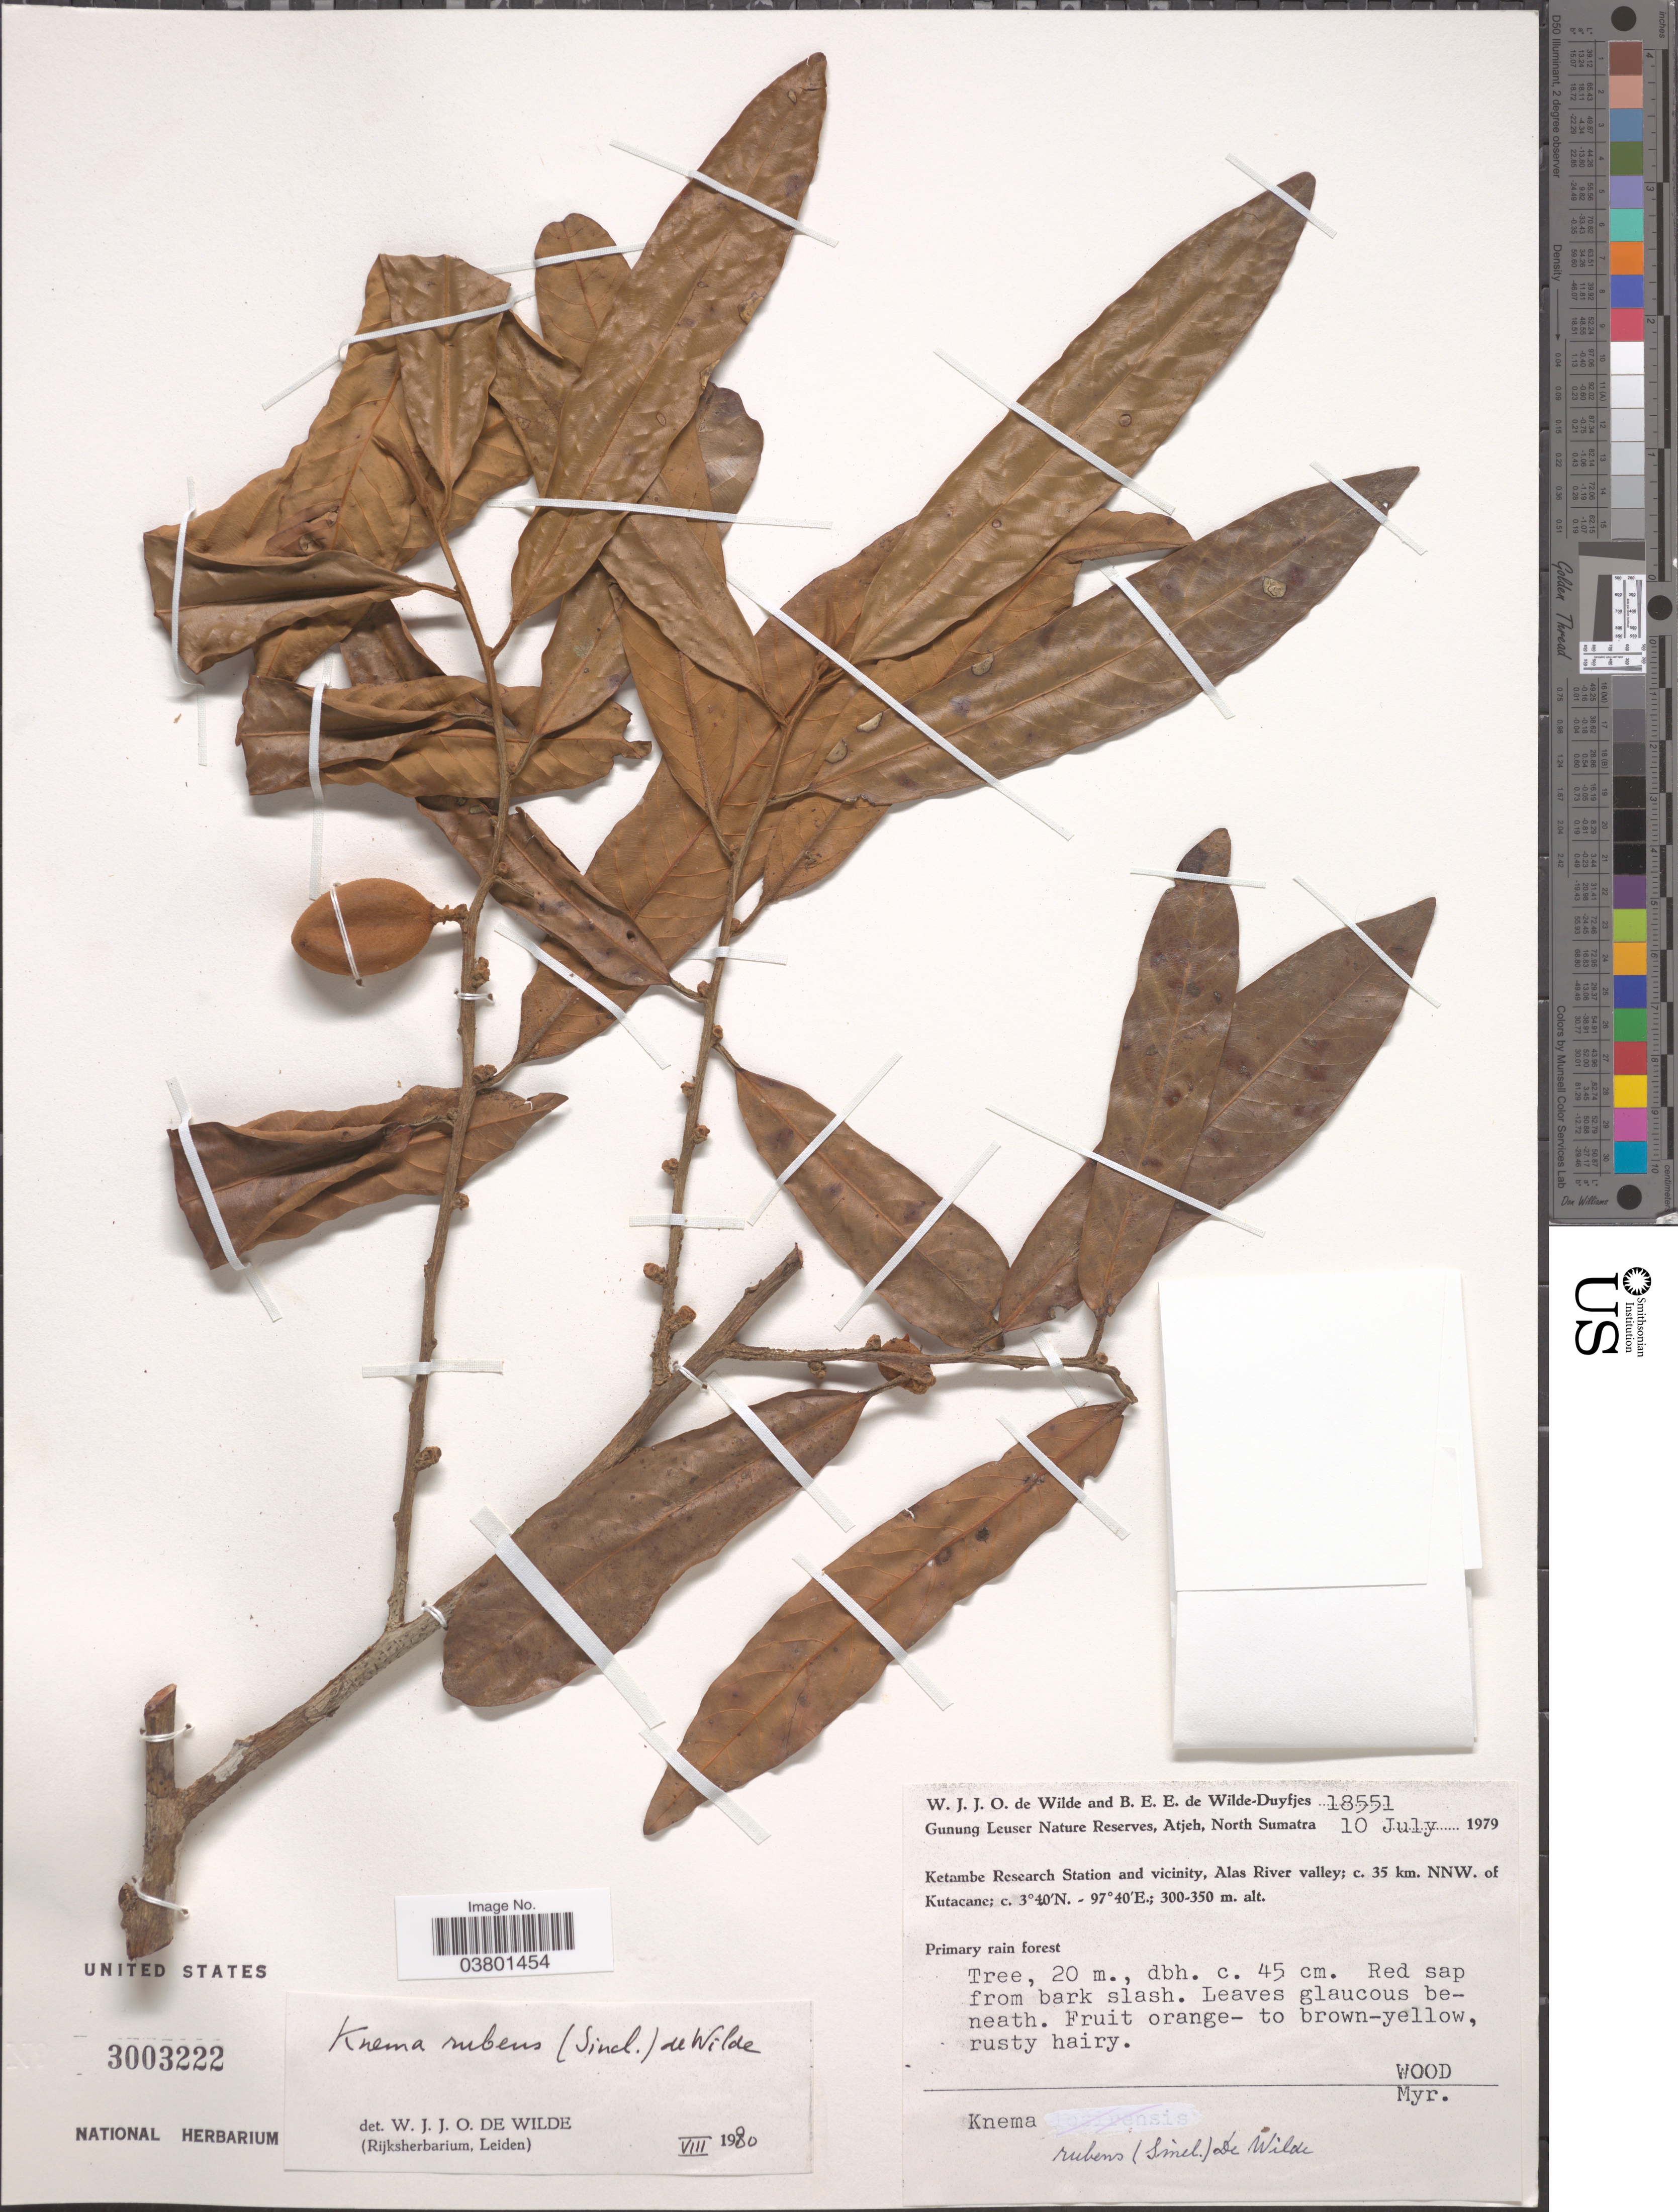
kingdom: Plantae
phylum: Tracheophyta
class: Magnoliopsida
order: Magnoliales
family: Myristicaceae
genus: Knema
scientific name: Knema rubens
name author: (J. Sinclair) W.J. de Wilde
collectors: W. J. de Wilde & B. E. de Wilde-Duyfjes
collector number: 18551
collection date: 1979-07-10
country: Indonesia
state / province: Sumatra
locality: Gunung Leuser Nature Reserve, Atjeh, North Sumatra. Ketambe Research Station and vicinity, Alas River valley; c. 35 km. NNW. of Kutacane.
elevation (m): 300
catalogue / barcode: US 3003222